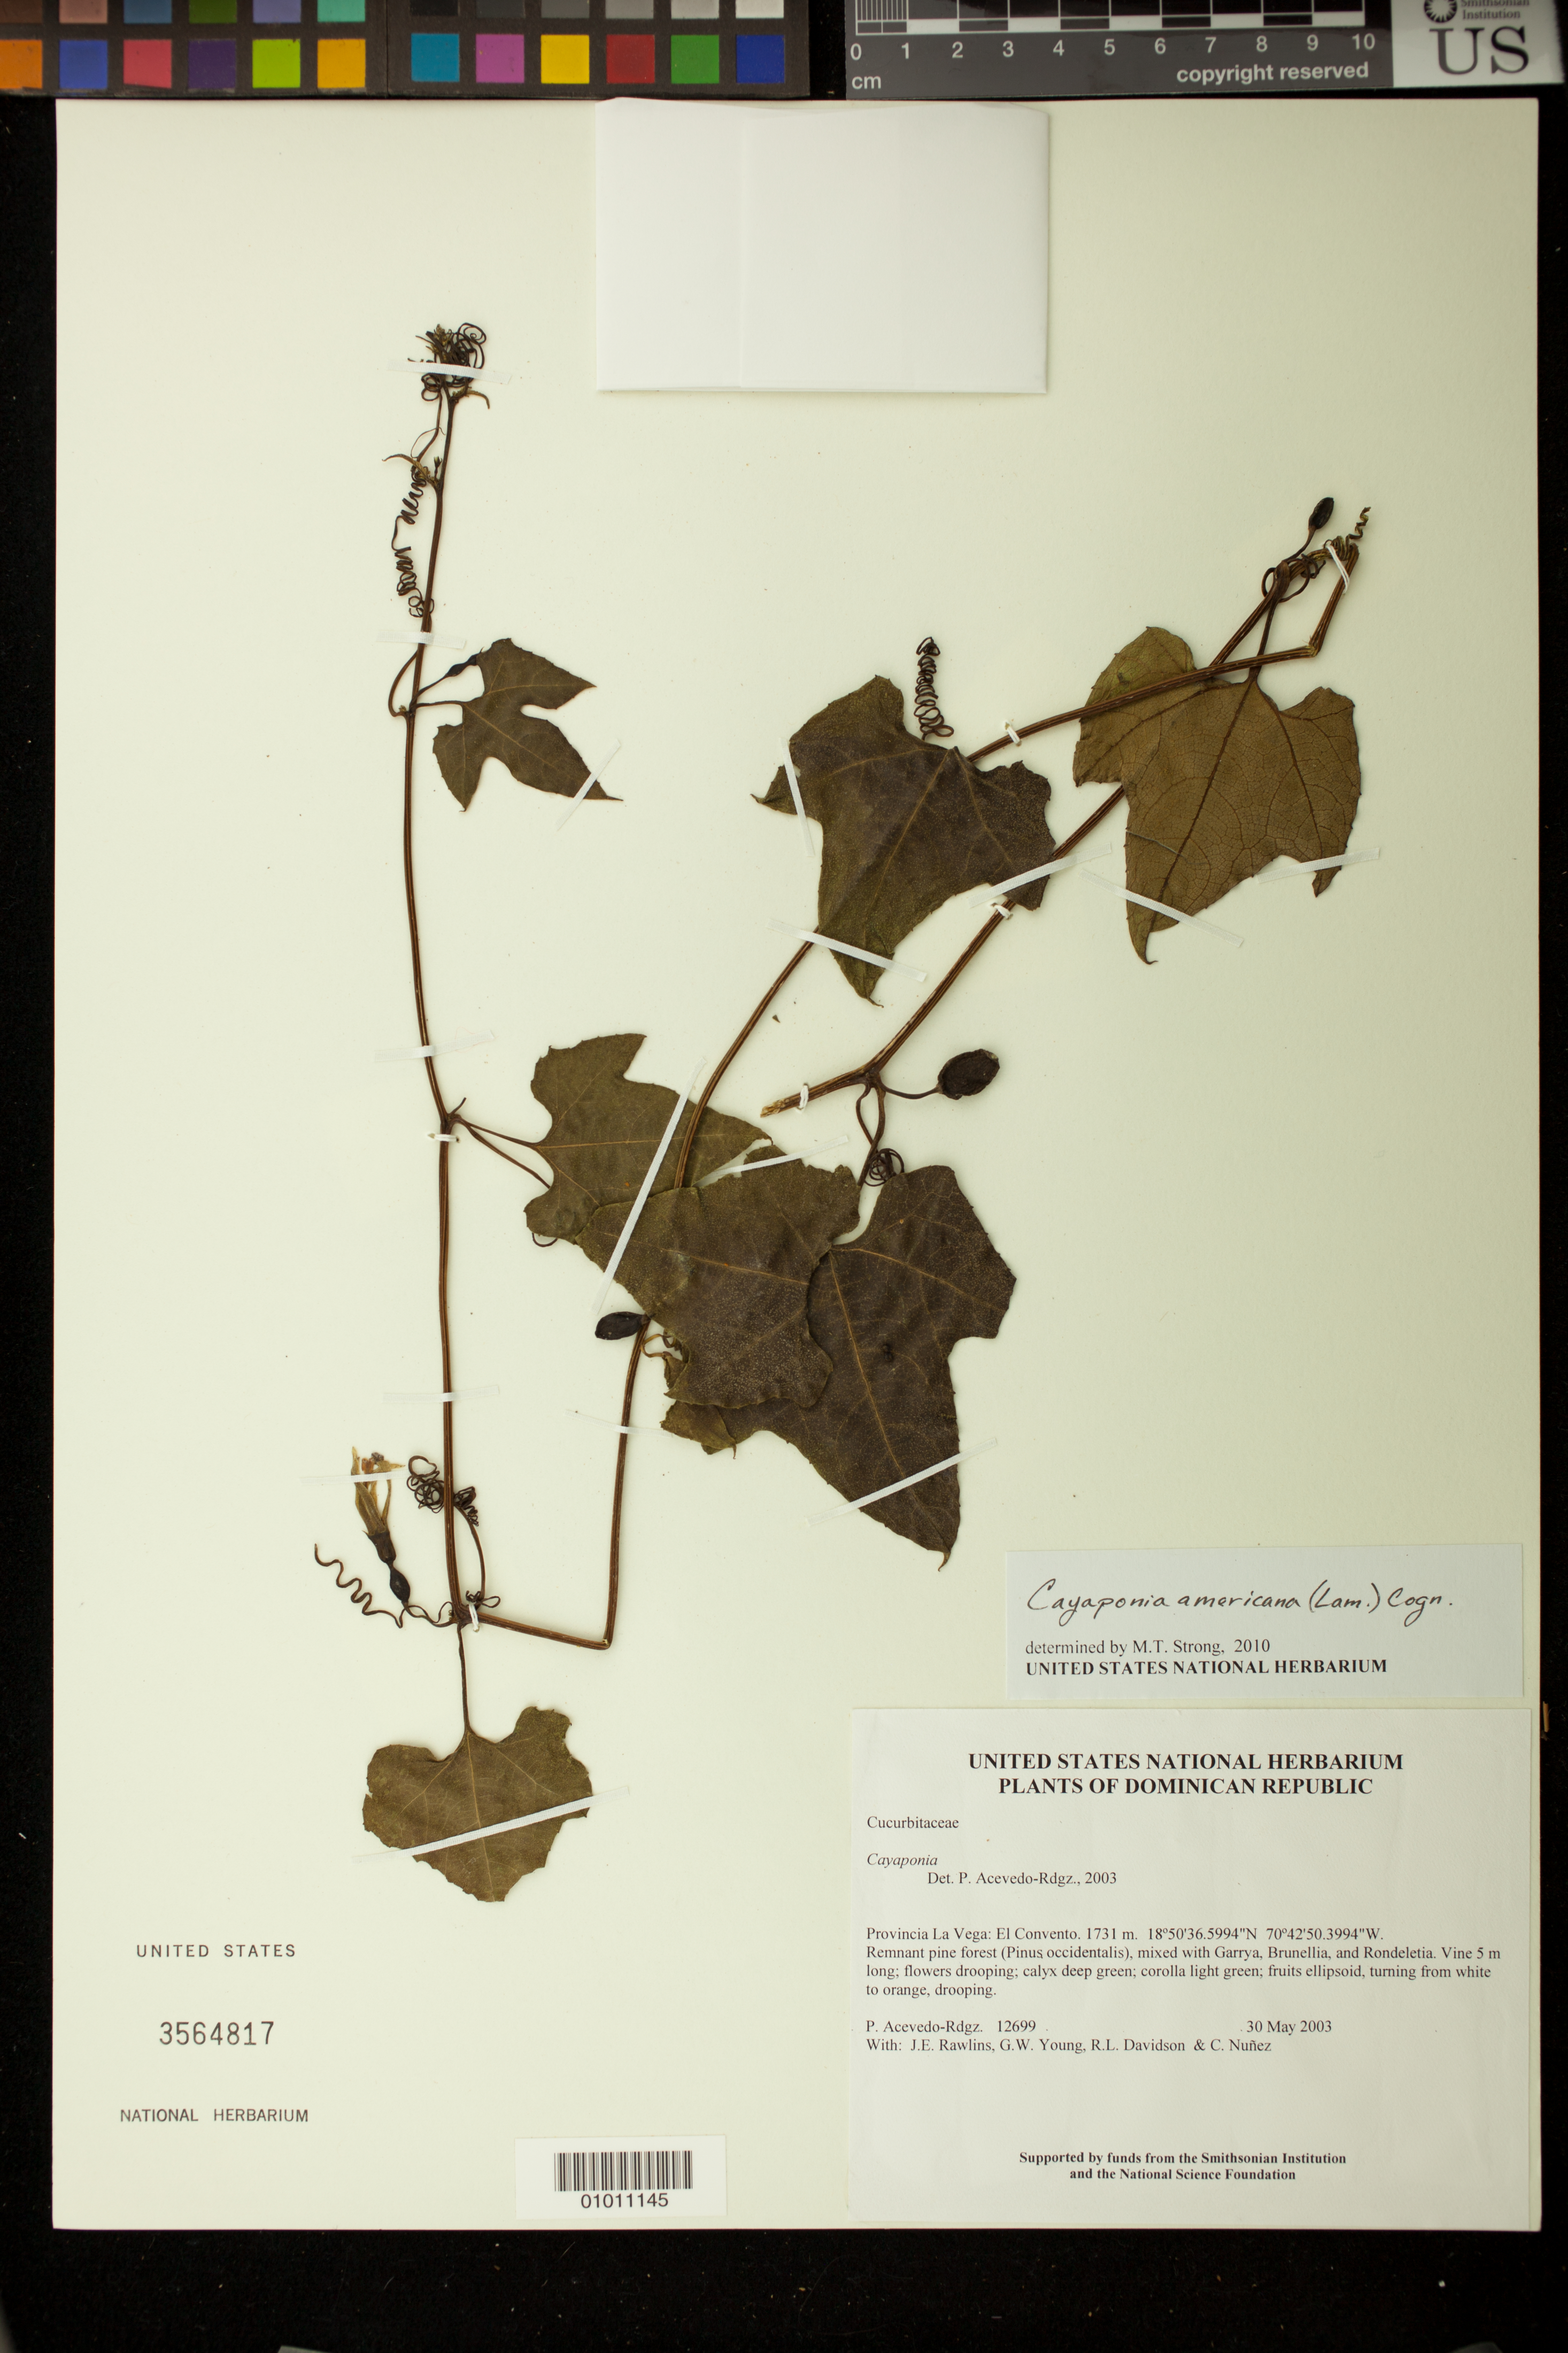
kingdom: Plantae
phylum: Tracheophyta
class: Magnoliopsida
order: Cucurbitales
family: Cucurbitaceae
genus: Cayaponia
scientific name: Cayaponia americana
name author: (Lam.) Cogn.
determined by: Strong, M. T., (US), Smithsonian Institution - National Museum of Natural History (UNITED STATES)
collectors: P. Acevedo-Rodr., J. Rawlins, G. Young, R. Davidson & C. Nunez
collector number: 12699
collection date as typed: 30 May 2003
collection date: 2003-05-30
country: Dominican Republic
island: Hispaniola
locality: Provincia La Vega: El Convento.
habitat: Remnant pine forest (Pinus occidentalis), mixed with Garrya, Brunellia, and Rondeletia.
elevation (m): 1731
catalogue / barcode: US 3564817